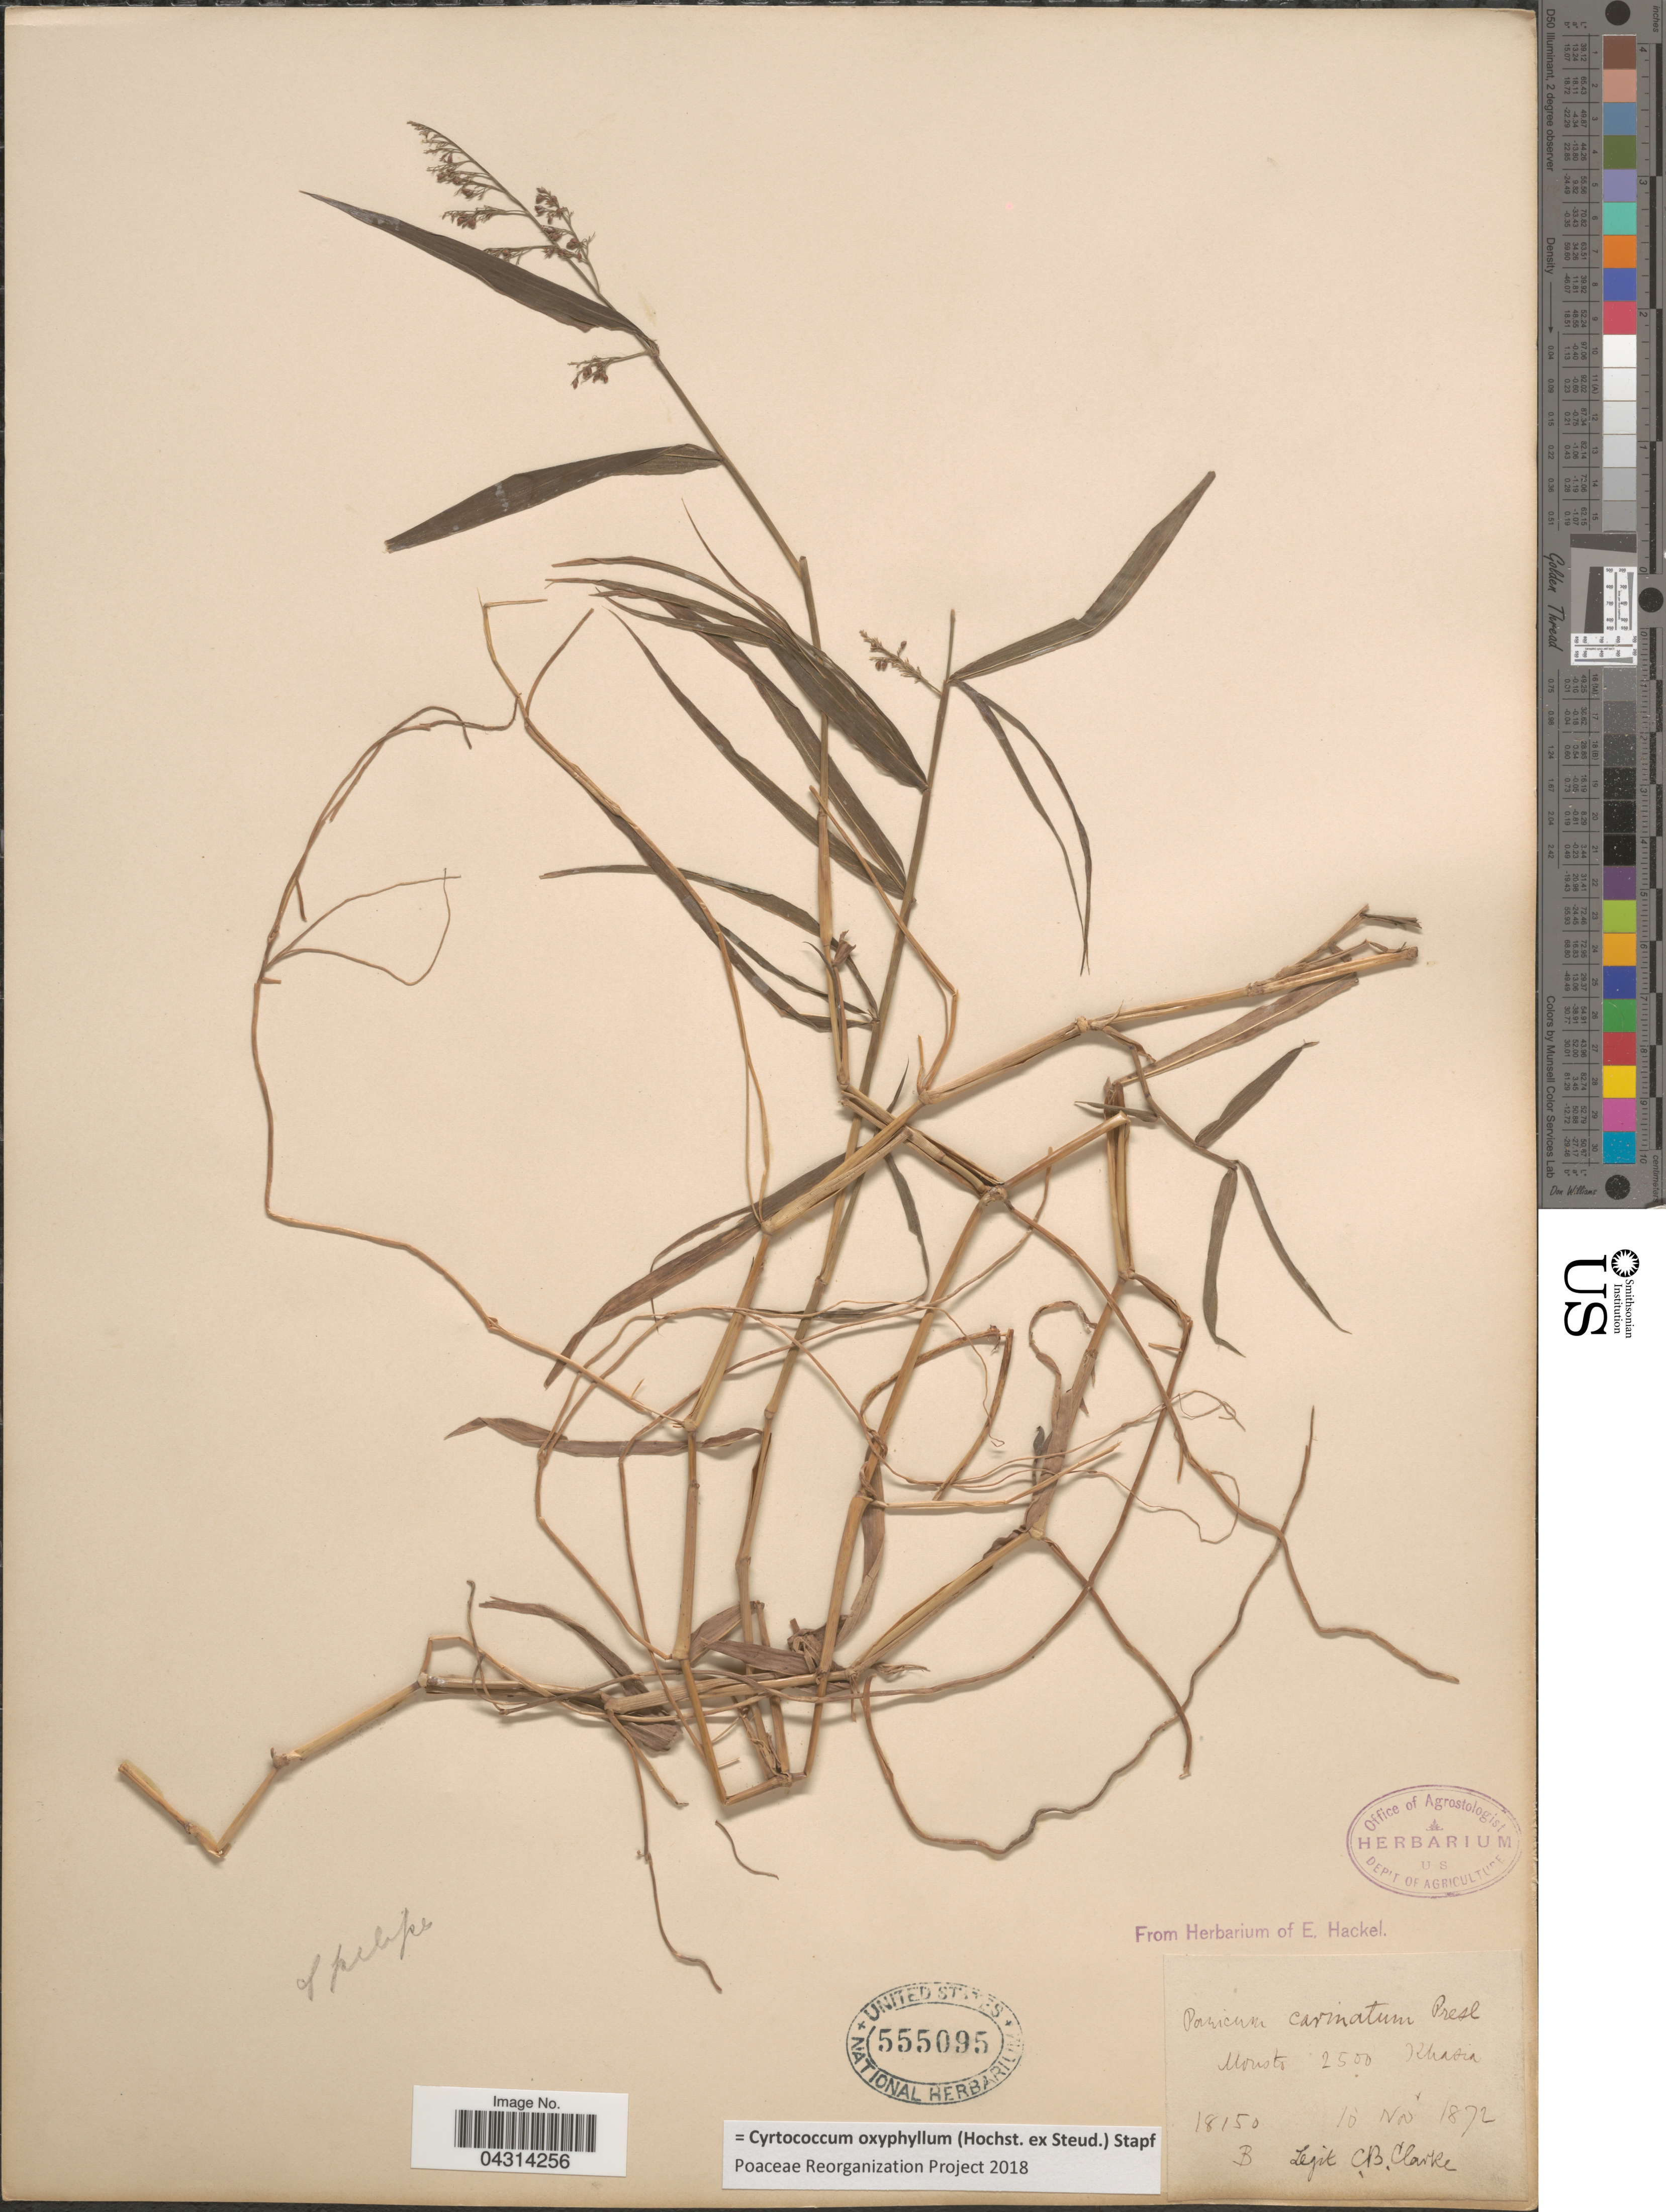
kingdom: Plantae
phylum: Tracheophyta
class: Liliopsida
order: Poales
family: Poaceae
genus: Cyrtococcum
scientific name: Cyrtococcum oxyphyllum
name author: (Steud.) Stapf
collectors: C. B. Clarke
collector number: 18150B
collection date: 1872-11-15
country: India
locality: Mousto. Khasia.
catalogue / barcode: US 555095